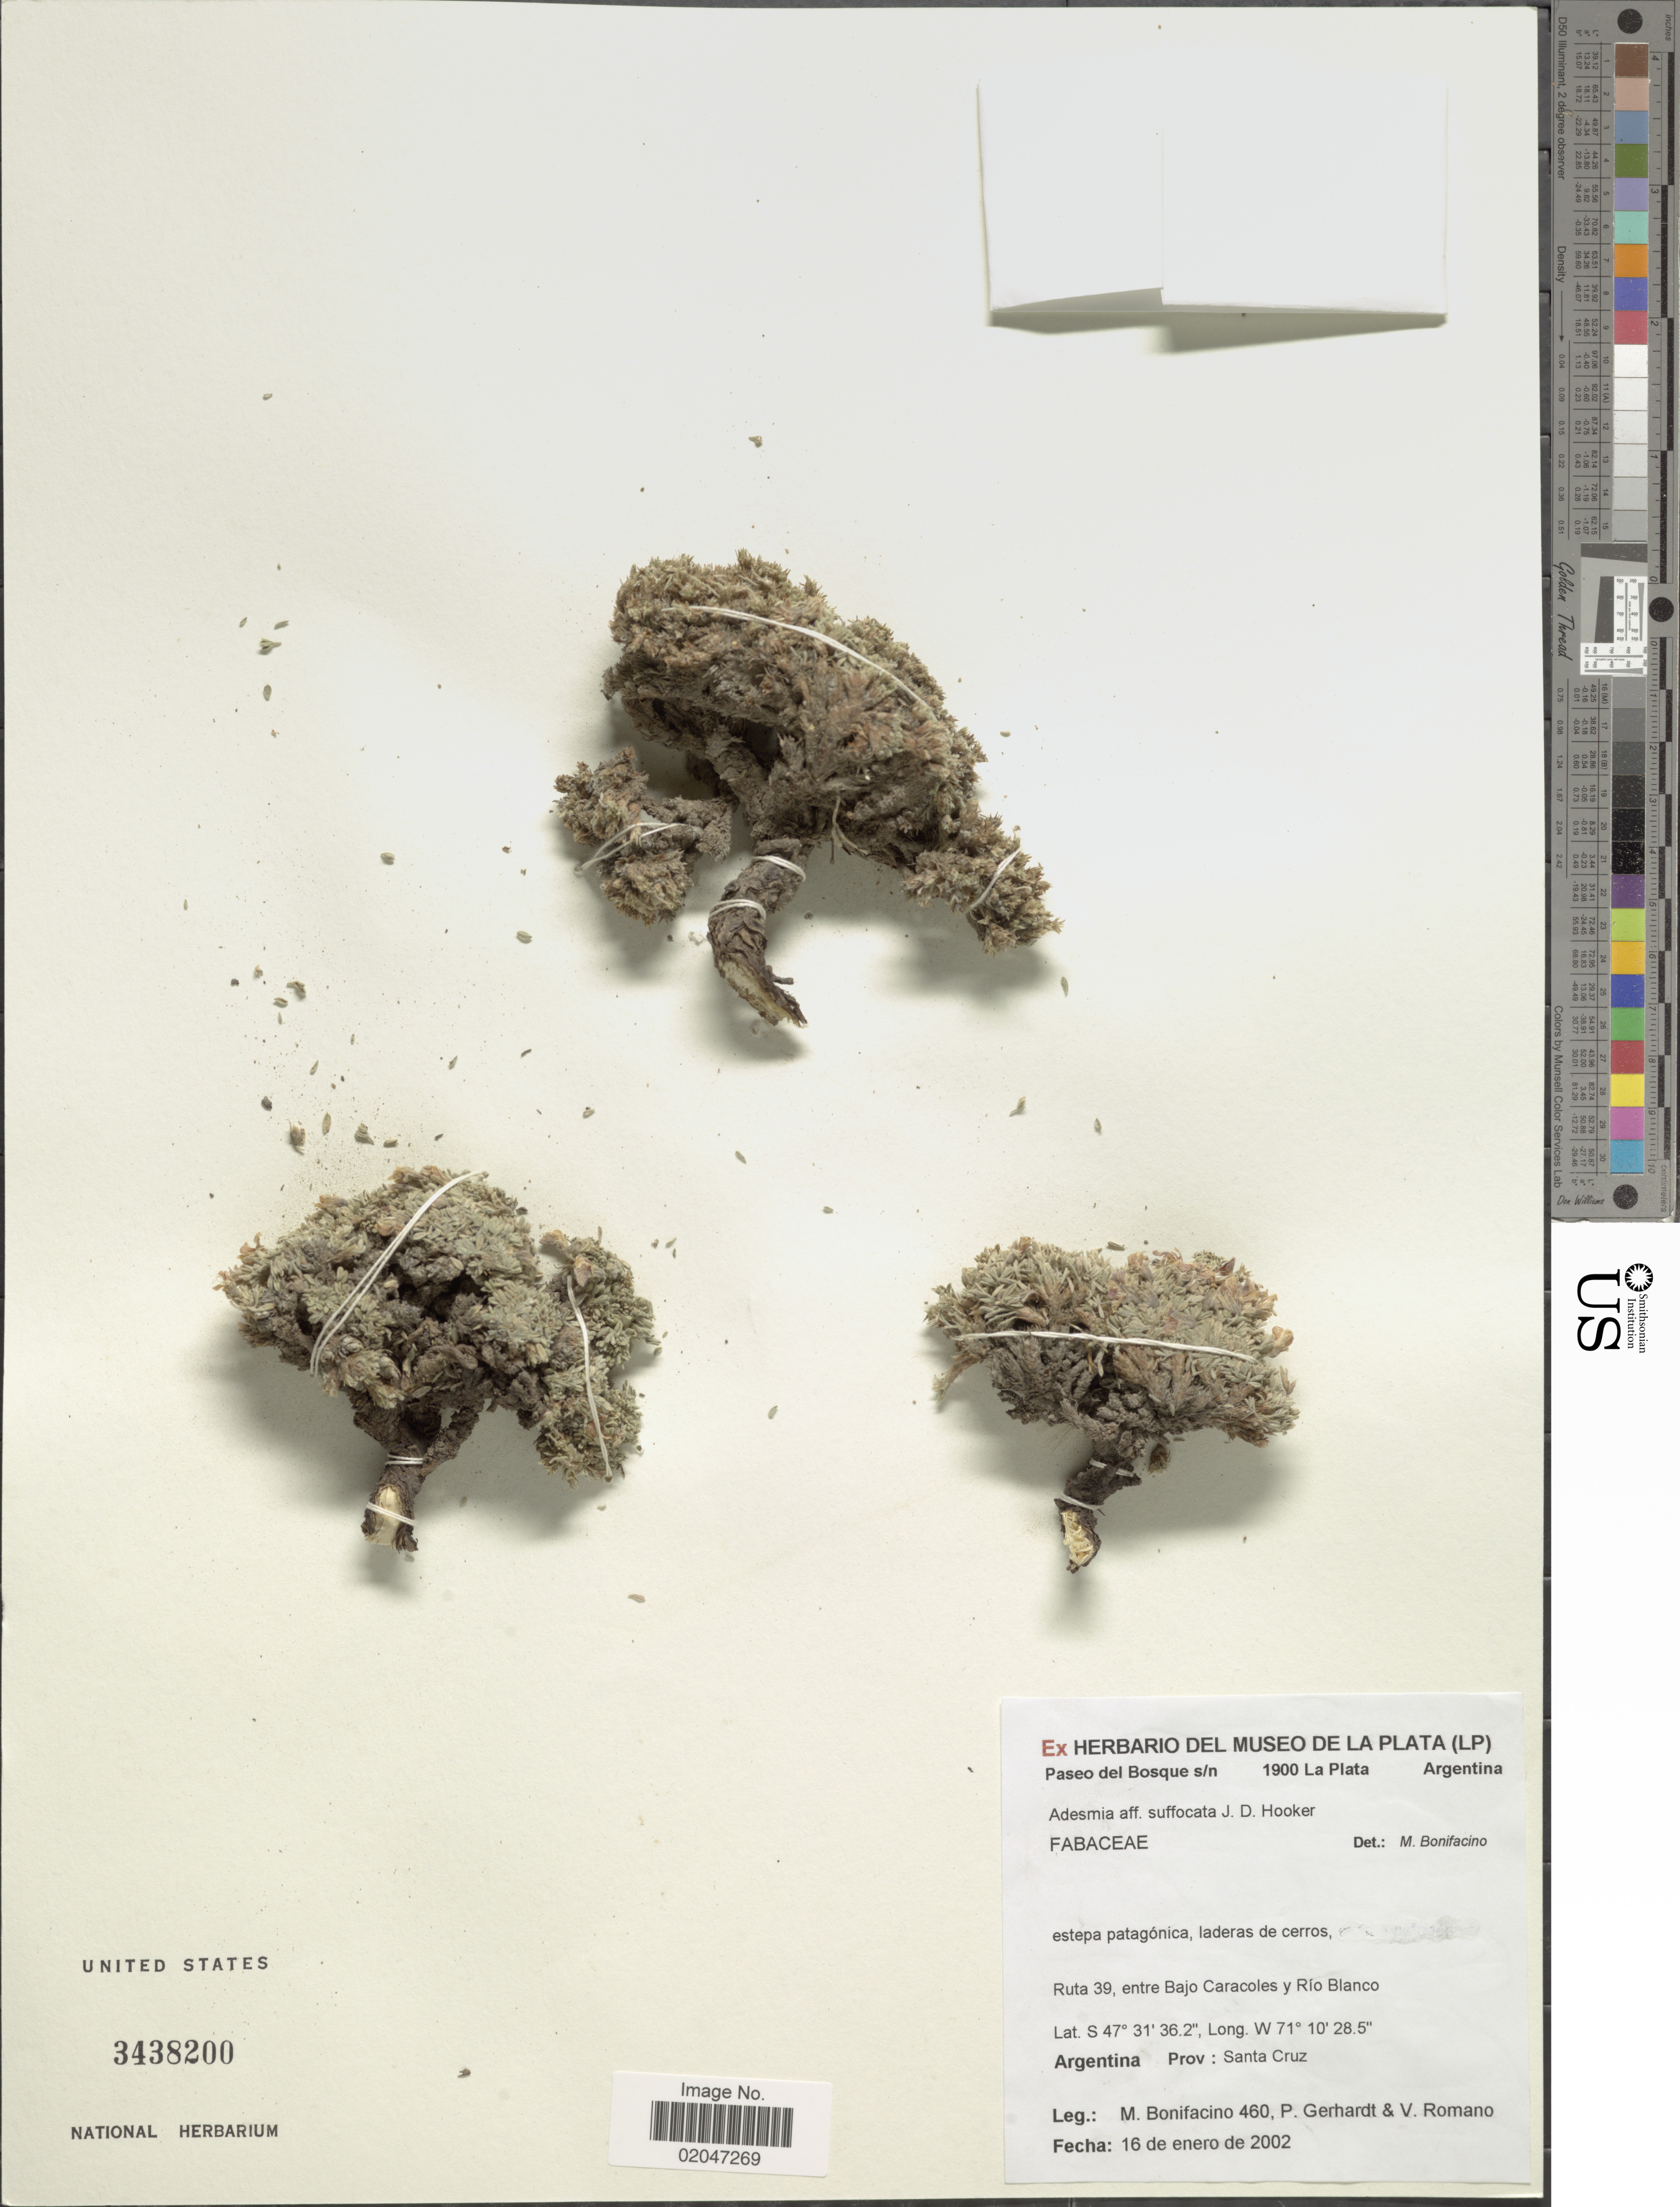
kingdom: Plantae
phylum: Tracheophyta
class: Magnoliopsida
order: Fabales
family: Fabaceae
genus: Adesmia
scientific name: Adesmia suffocata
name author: Hook. f.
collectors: M. Bonifacino, P. Gerhardt & V. Romano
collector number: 0460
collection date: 2002-01-16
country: Argentina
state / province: Santa Cruz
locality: Rute 39, entre Bajo Caracoles y Río Blanco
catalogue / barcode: US 3438200